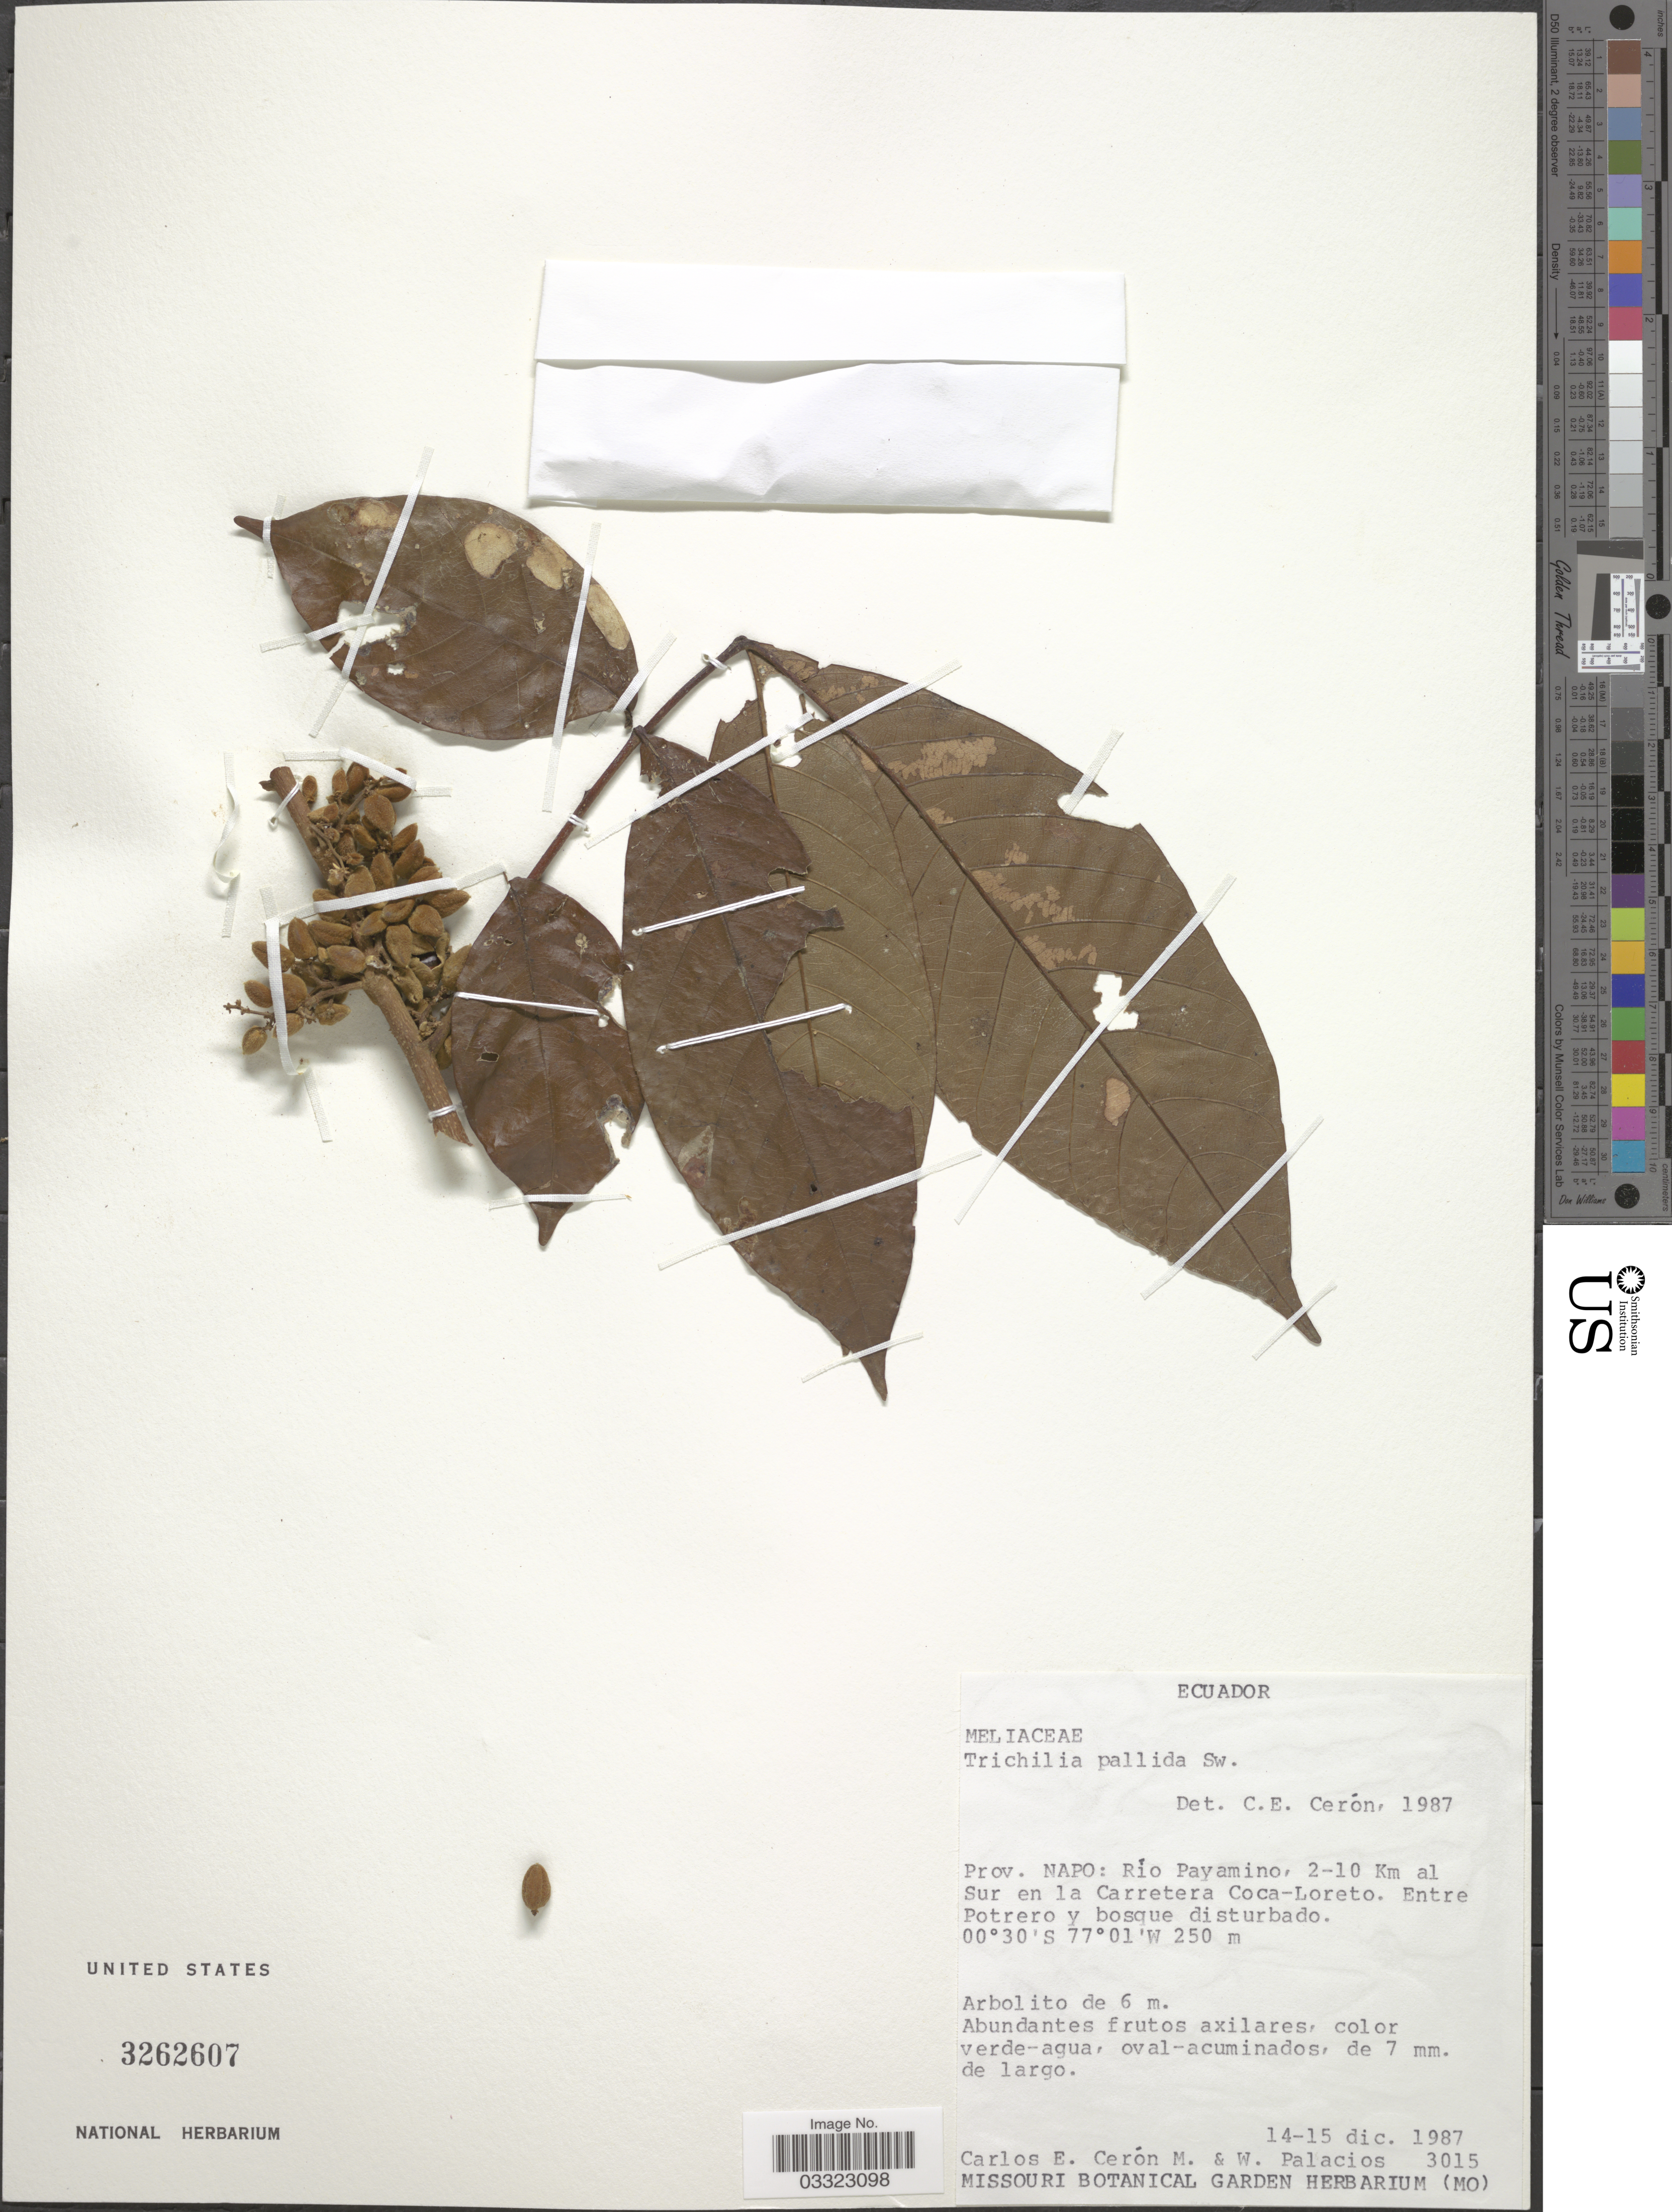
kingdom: Plantae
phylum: Tracheophyta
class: Magnoliopsida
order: Sapindales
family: Meliaceae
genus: Trichilia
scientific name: Trichilia pallida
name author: Sw.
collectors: C. E. Cerón M. & W. Palacios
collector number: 3015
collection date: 1987-12-14/1987-12-15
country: Ecuador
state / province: Napo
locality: Río Payamino, 2-10 Km al Sur en la Carretera Coca-Loreto. Entre Potrero y bosque disturbado.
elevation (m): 250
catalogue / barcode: US 3262607